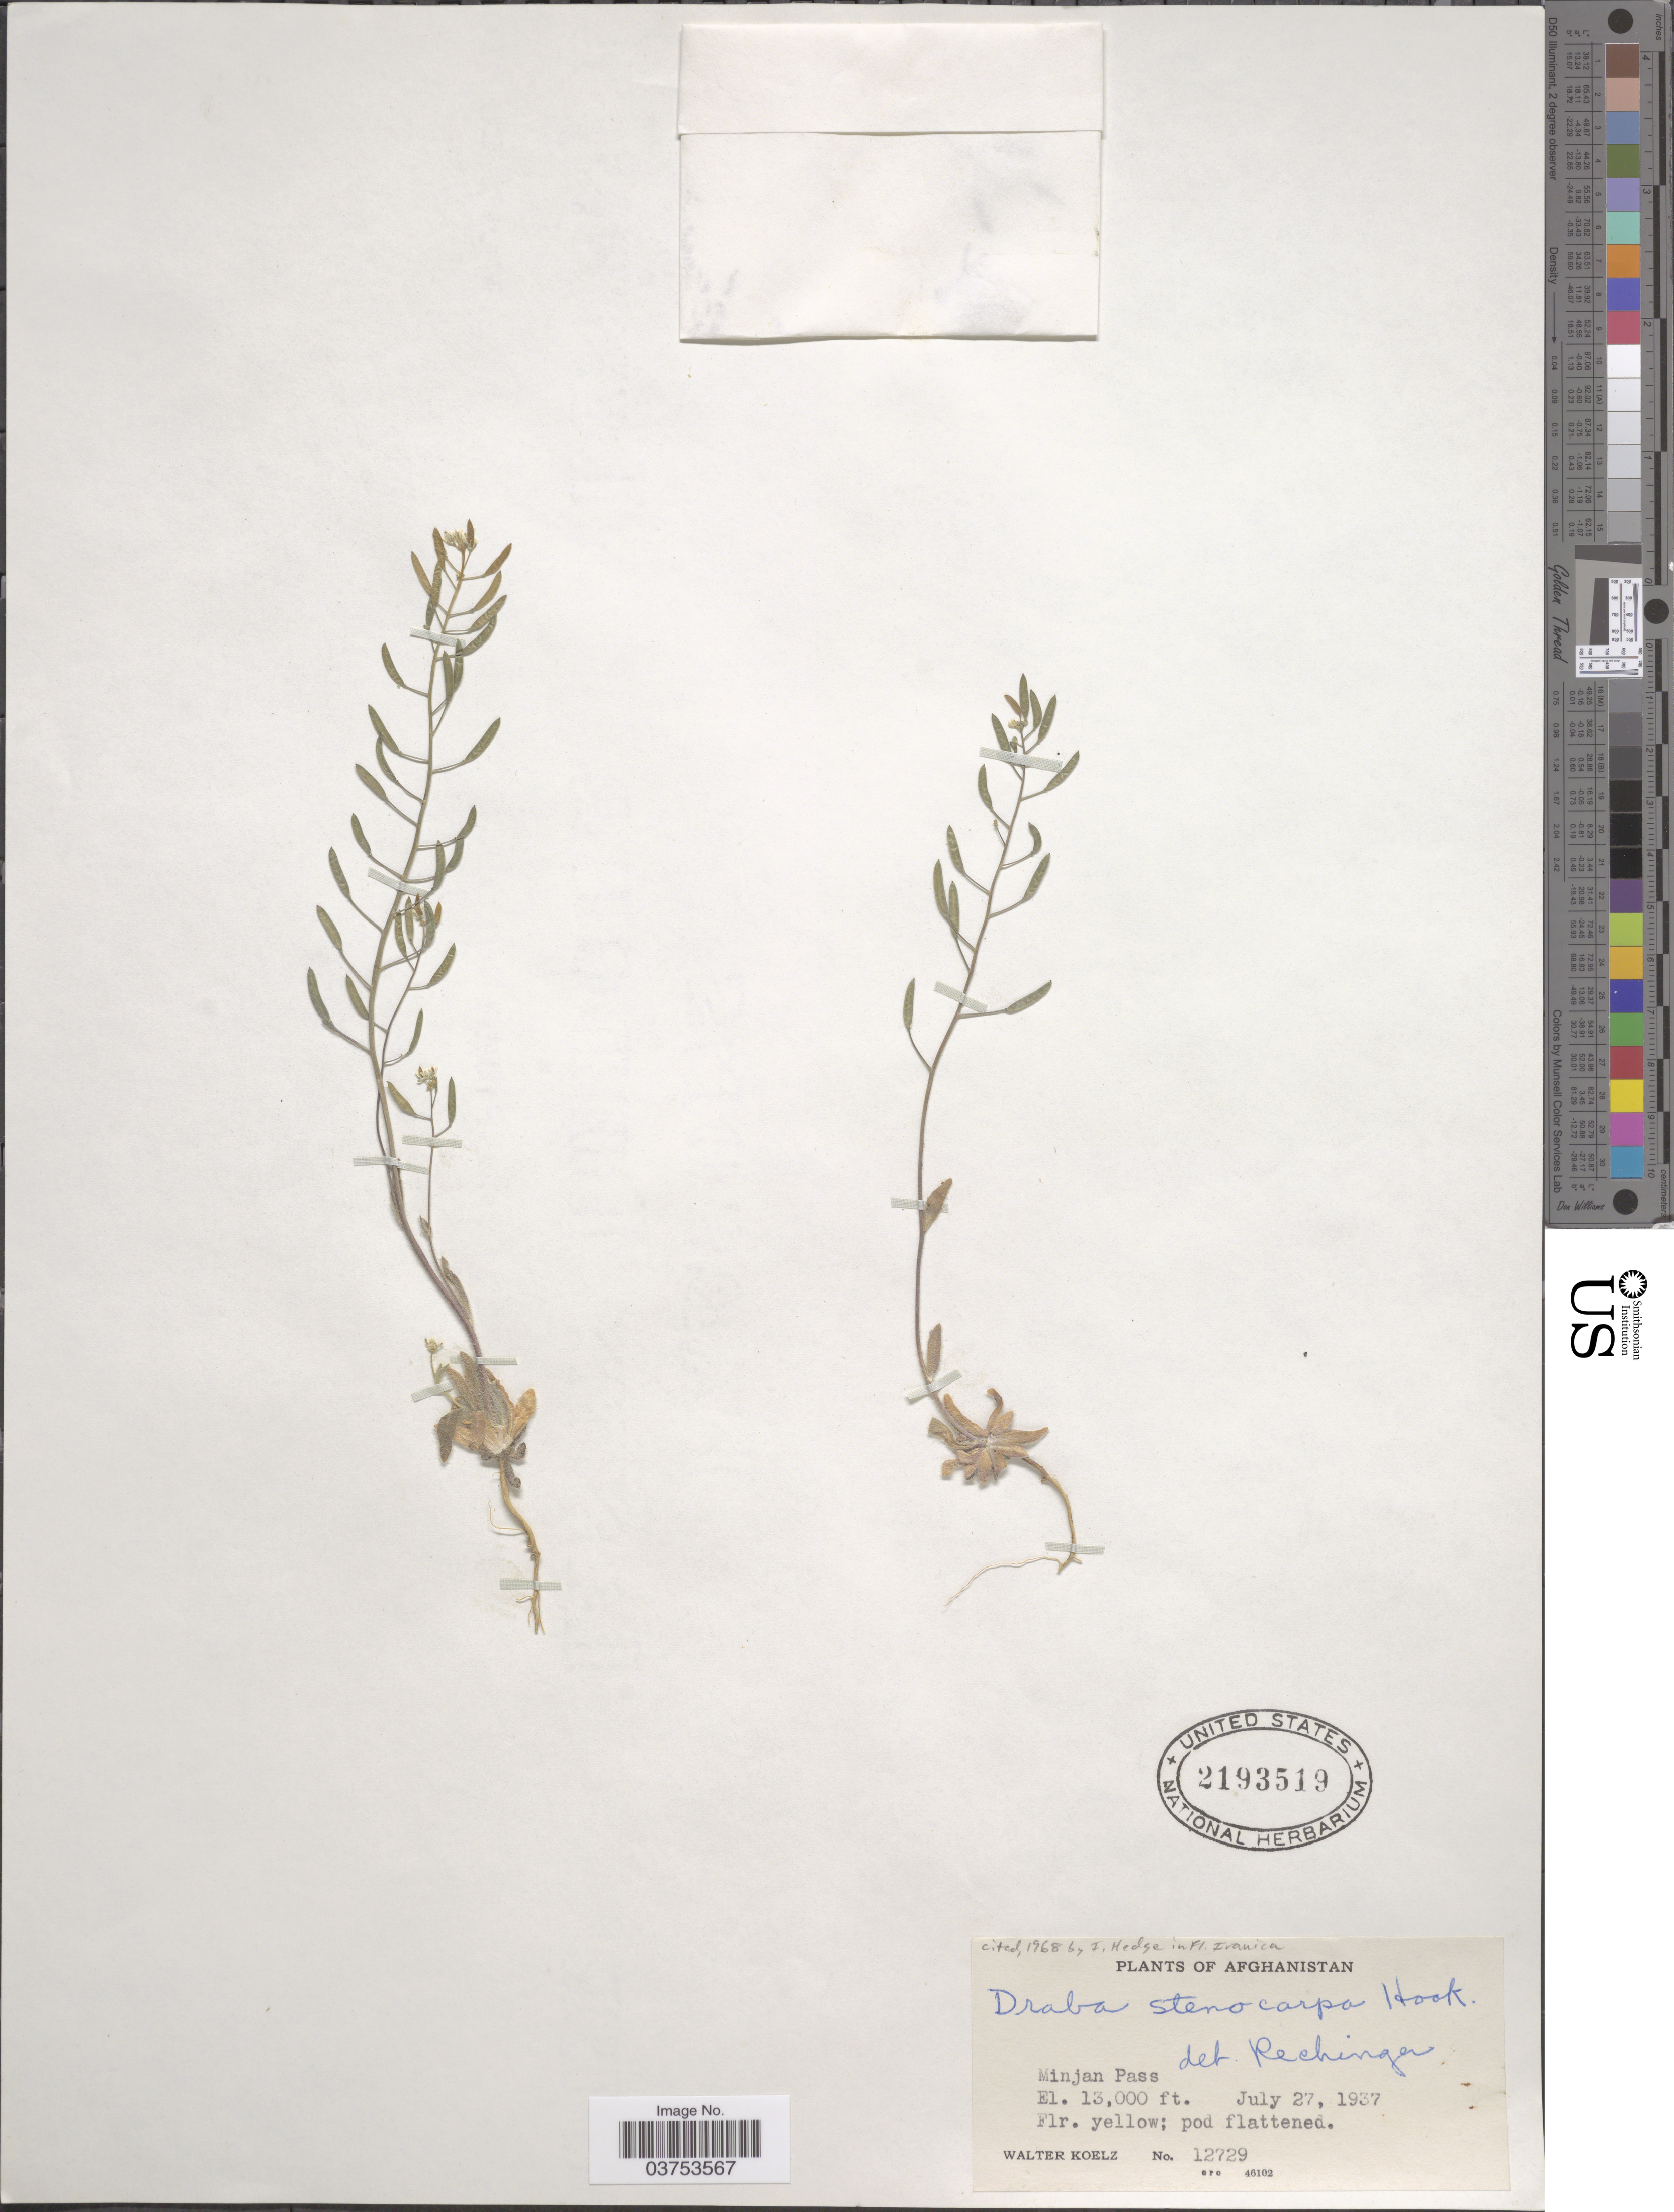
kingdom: Plantae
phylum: Tracheophyta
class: Magnoliopsida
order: Brassicales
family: Brassicaceae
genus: Draba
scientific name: Draba stenocarpa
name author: Hook. f. & Thomson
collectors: W. N. Koelz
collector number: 12729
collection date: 1937-07-27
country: Afghanistan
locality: Minjan Pass.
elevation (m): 3962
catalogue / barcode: US 2193519